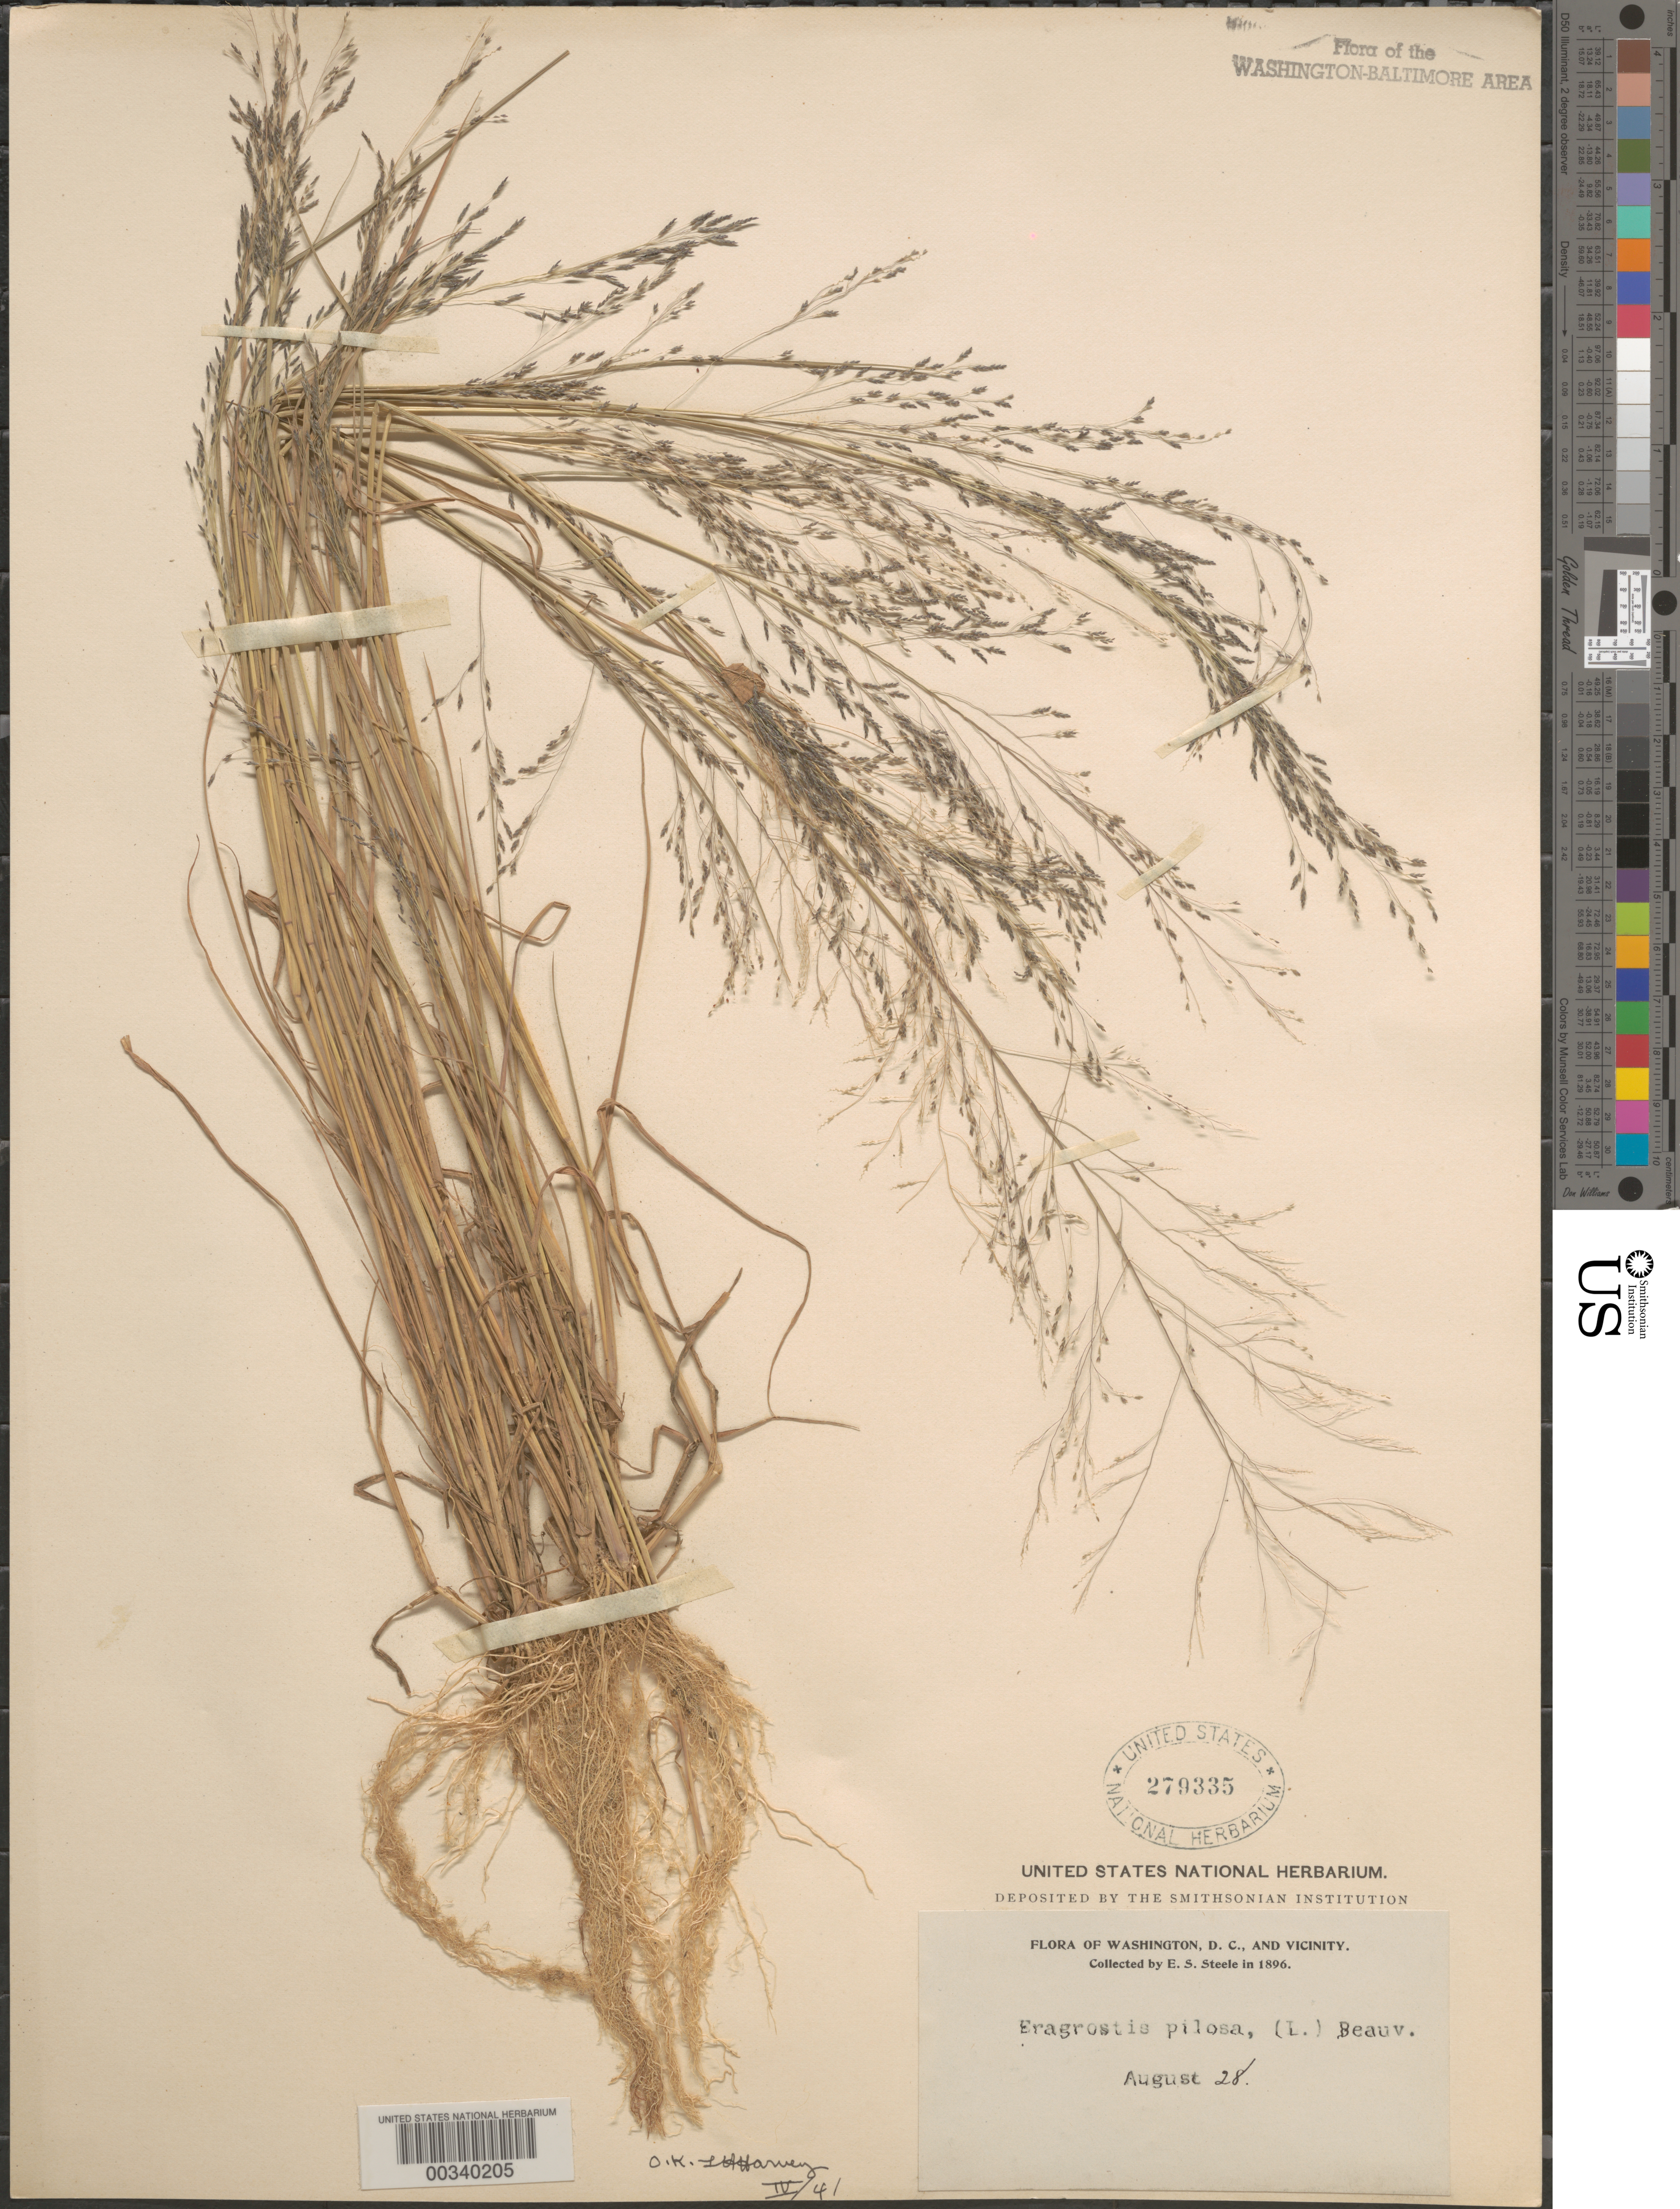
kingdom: Plantae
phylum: Tracheophyta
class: Liliopsida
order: Poales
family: Poaceae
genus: Eragrostis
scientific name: Eragrostis pilosa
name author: (L.) P. Beauv.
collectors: E. Steele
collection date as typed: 28 Aug 1896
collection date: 1896-08-28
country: United States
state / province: District of Columbia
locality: Washington DC area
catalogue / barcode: US 279335